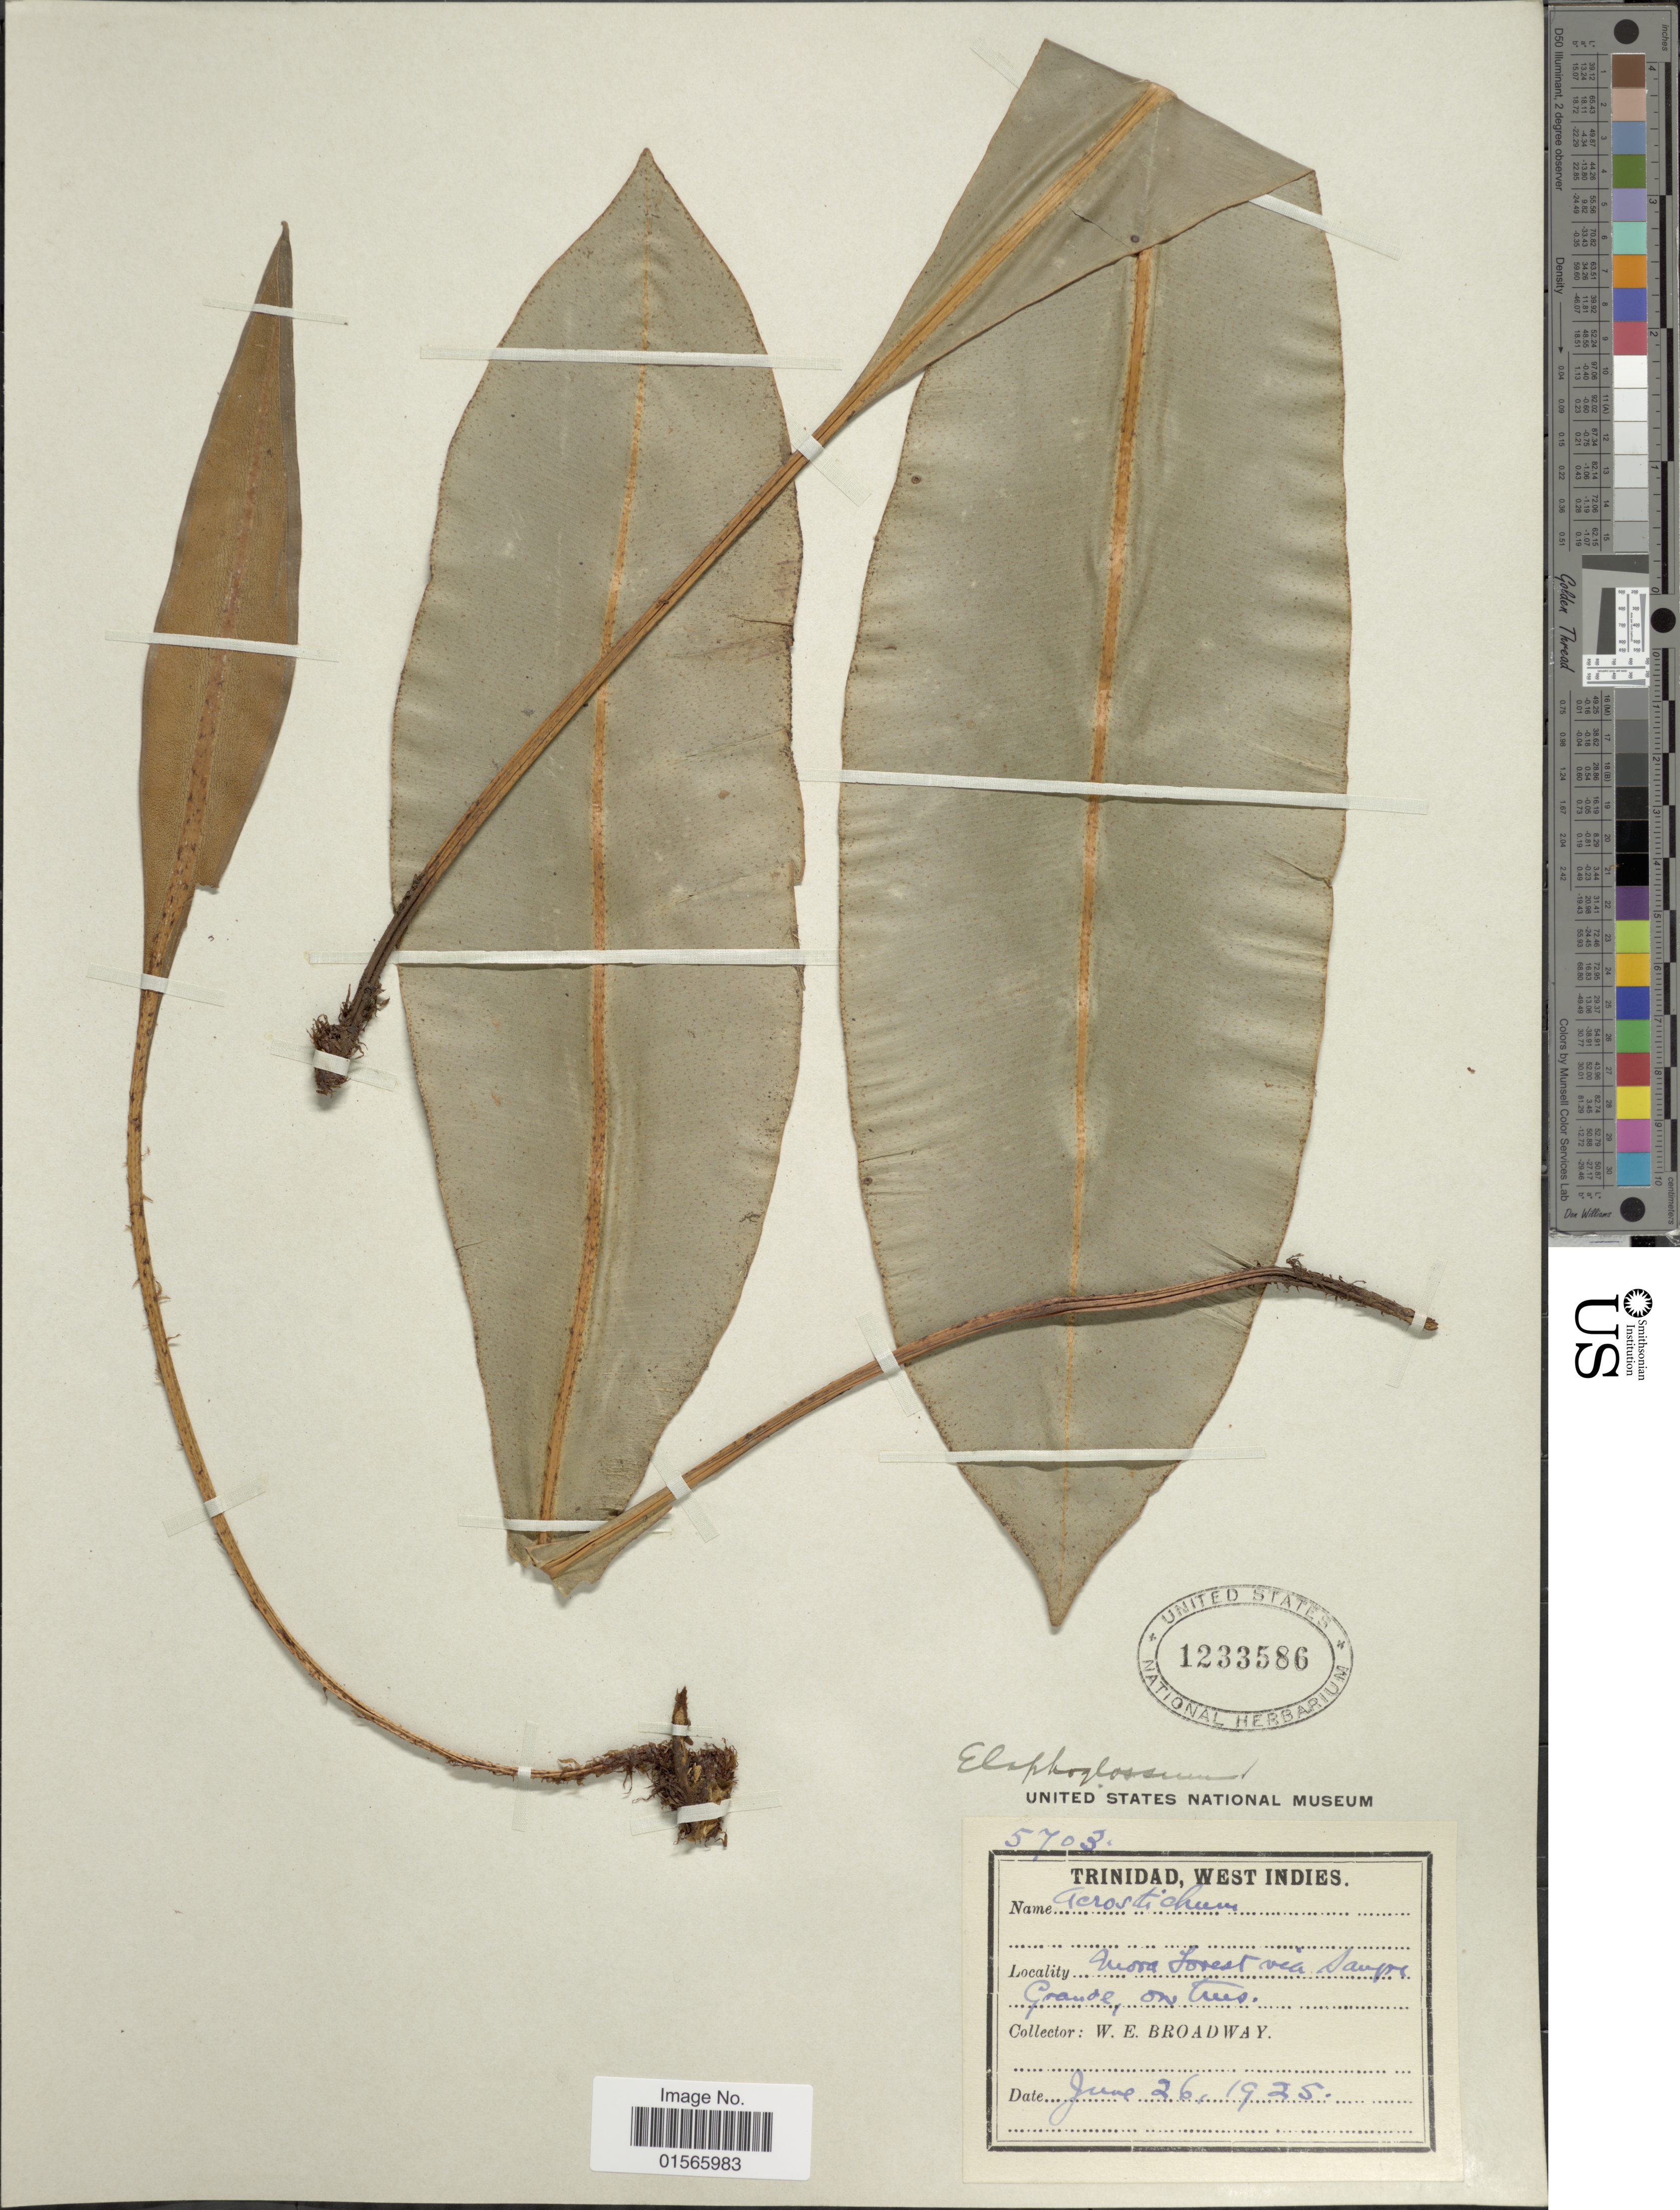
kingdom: Plantae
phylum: Tracheophyta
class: Polypodiopsida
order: Polypodiales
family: Dryopteridaceae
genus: Elaphoglossum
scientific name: Elaphoglossum luridum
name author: (Fée) Christ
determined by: Matos, F. B.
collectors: W. E. Broadway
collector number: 5703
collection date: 1925-06-26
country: Trinidad and Tobago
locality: Trinidad, Mora Forest via Sangre Grande, on trees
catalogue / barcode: US 1233586